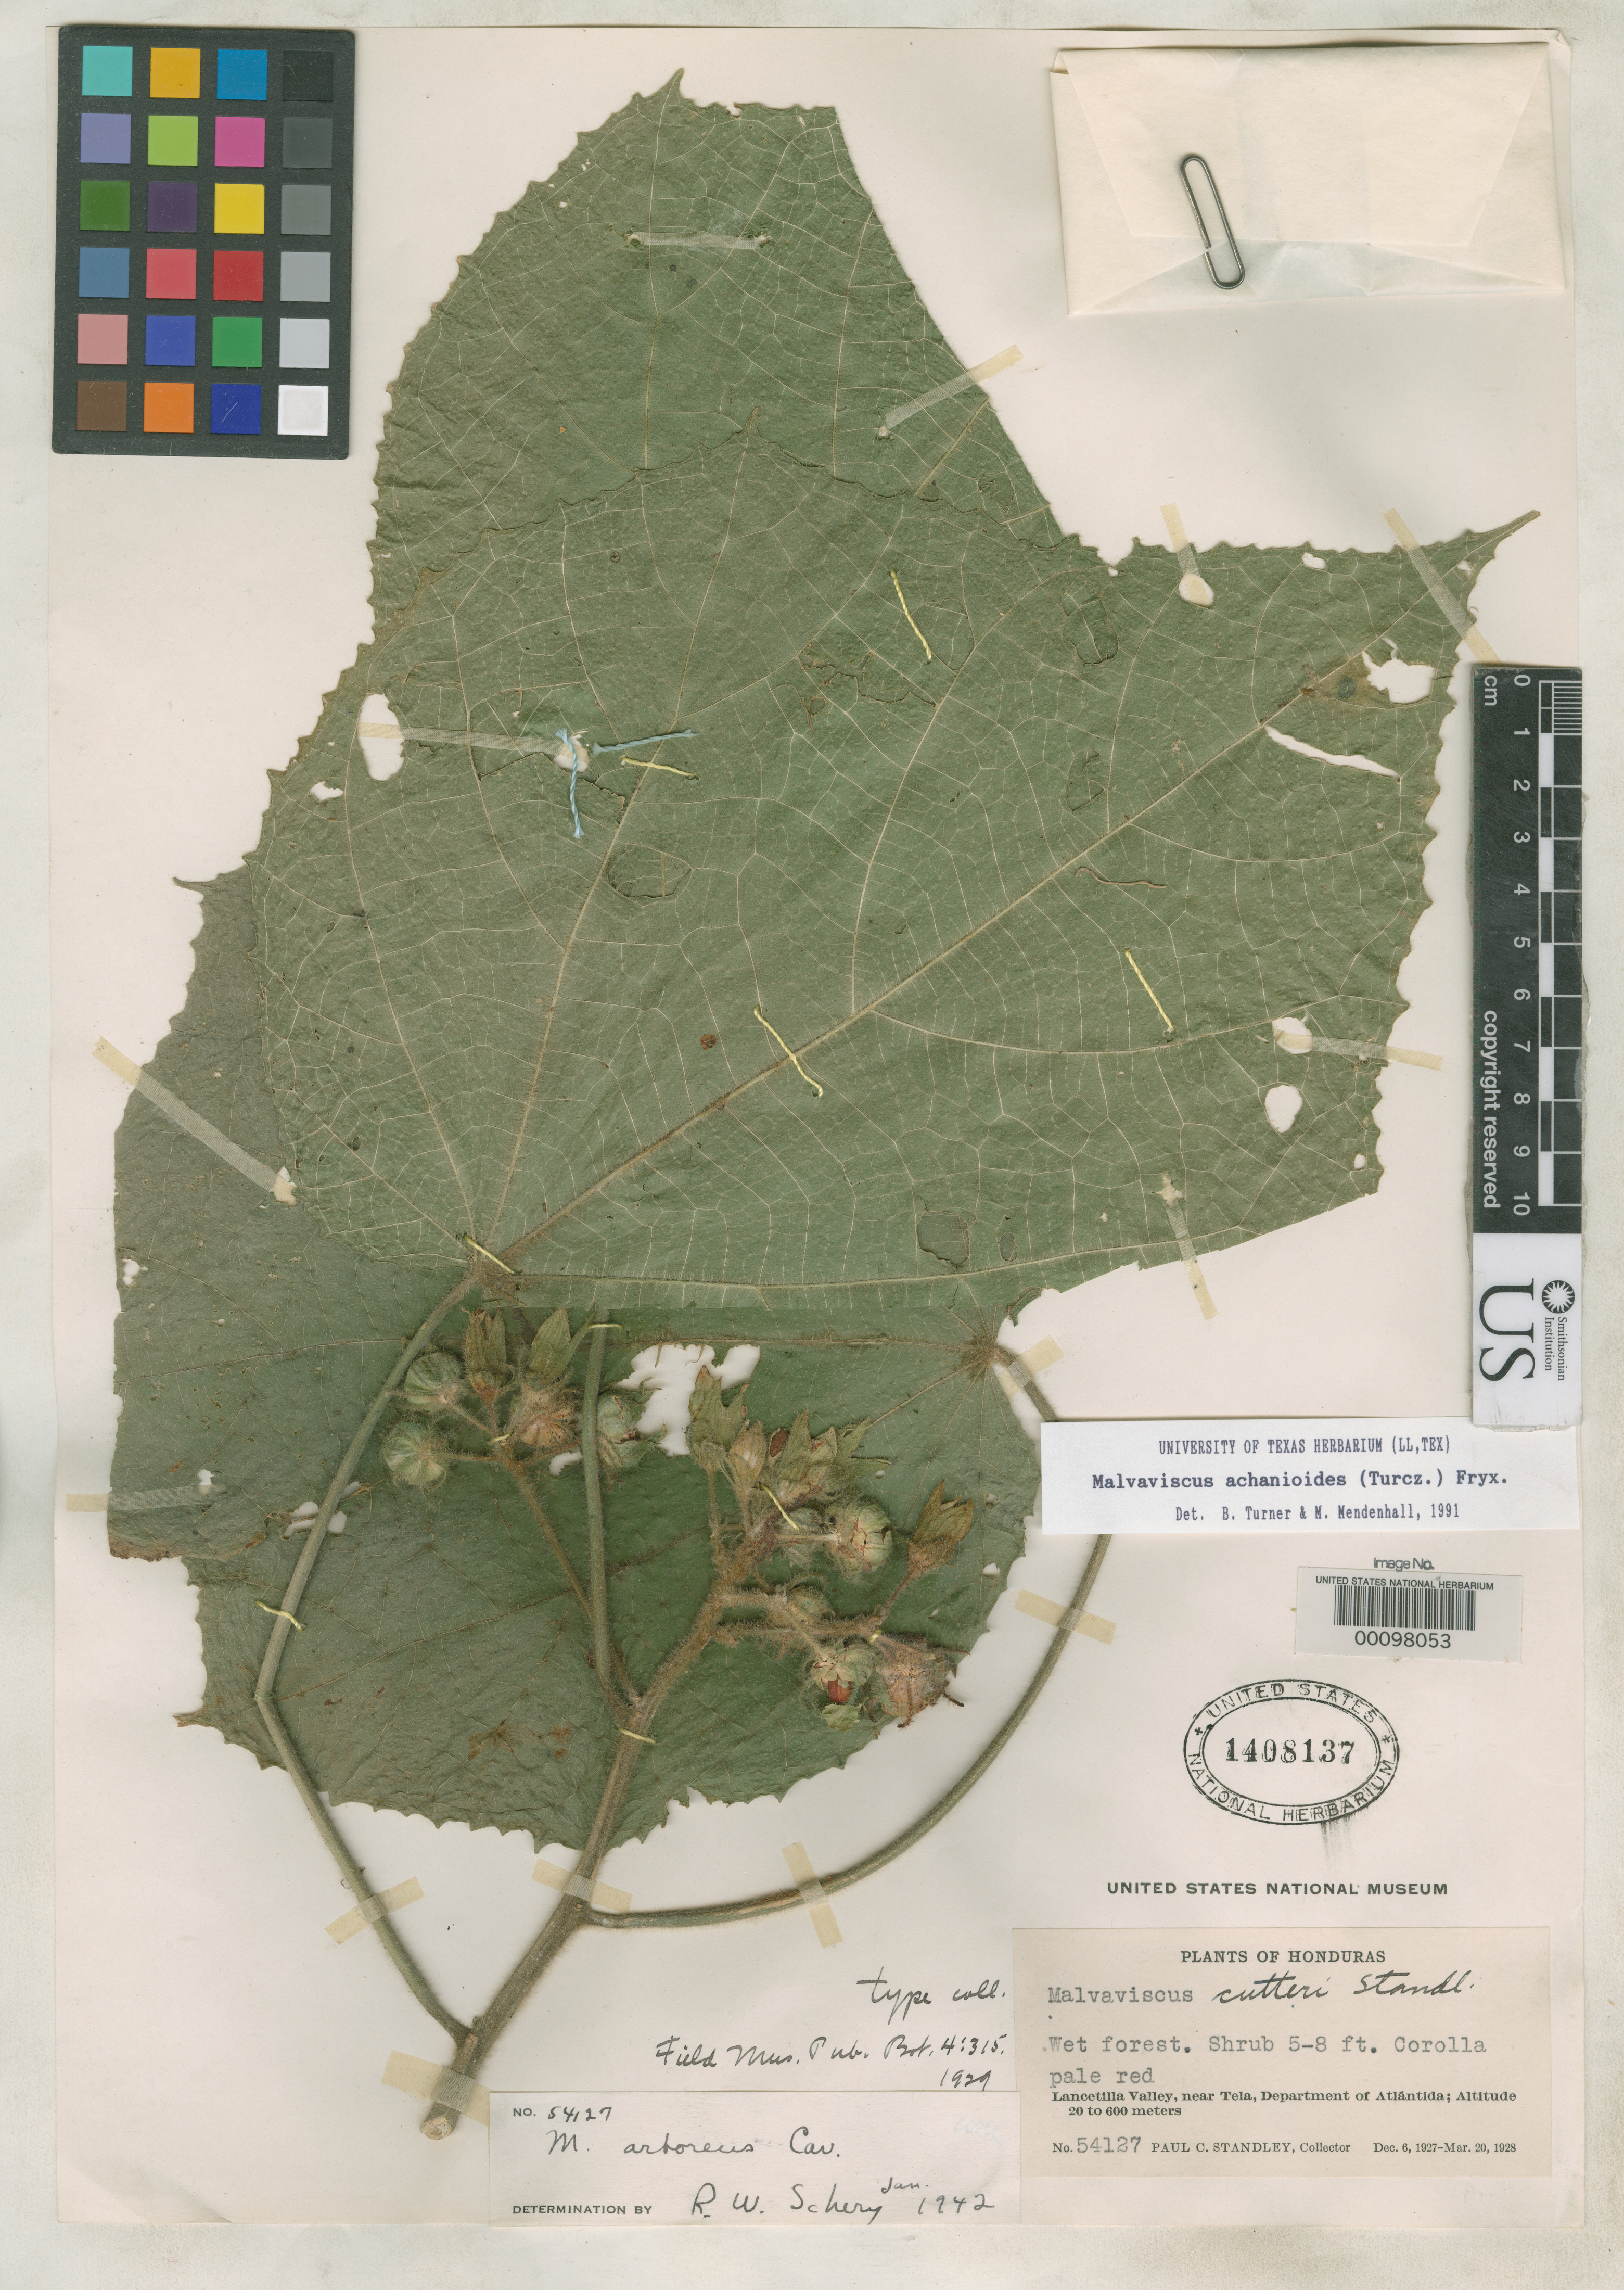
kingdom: Plantae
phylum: Tracheophyta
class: Magnoliopsida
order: Malvales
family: Malvaceae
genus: Malvaviscus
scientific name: Malvaviscus cutteri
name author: Standl.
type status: Isotype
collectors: P. C. Standley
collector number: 54127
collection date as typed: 06 Dec 1927 to 20 Mar 1928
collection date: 1927-12-06/1928-03-20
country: Honduras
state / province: Atlántida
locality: Lancetilla Valley, near Tela.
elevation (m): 100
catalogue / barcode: US 1408137